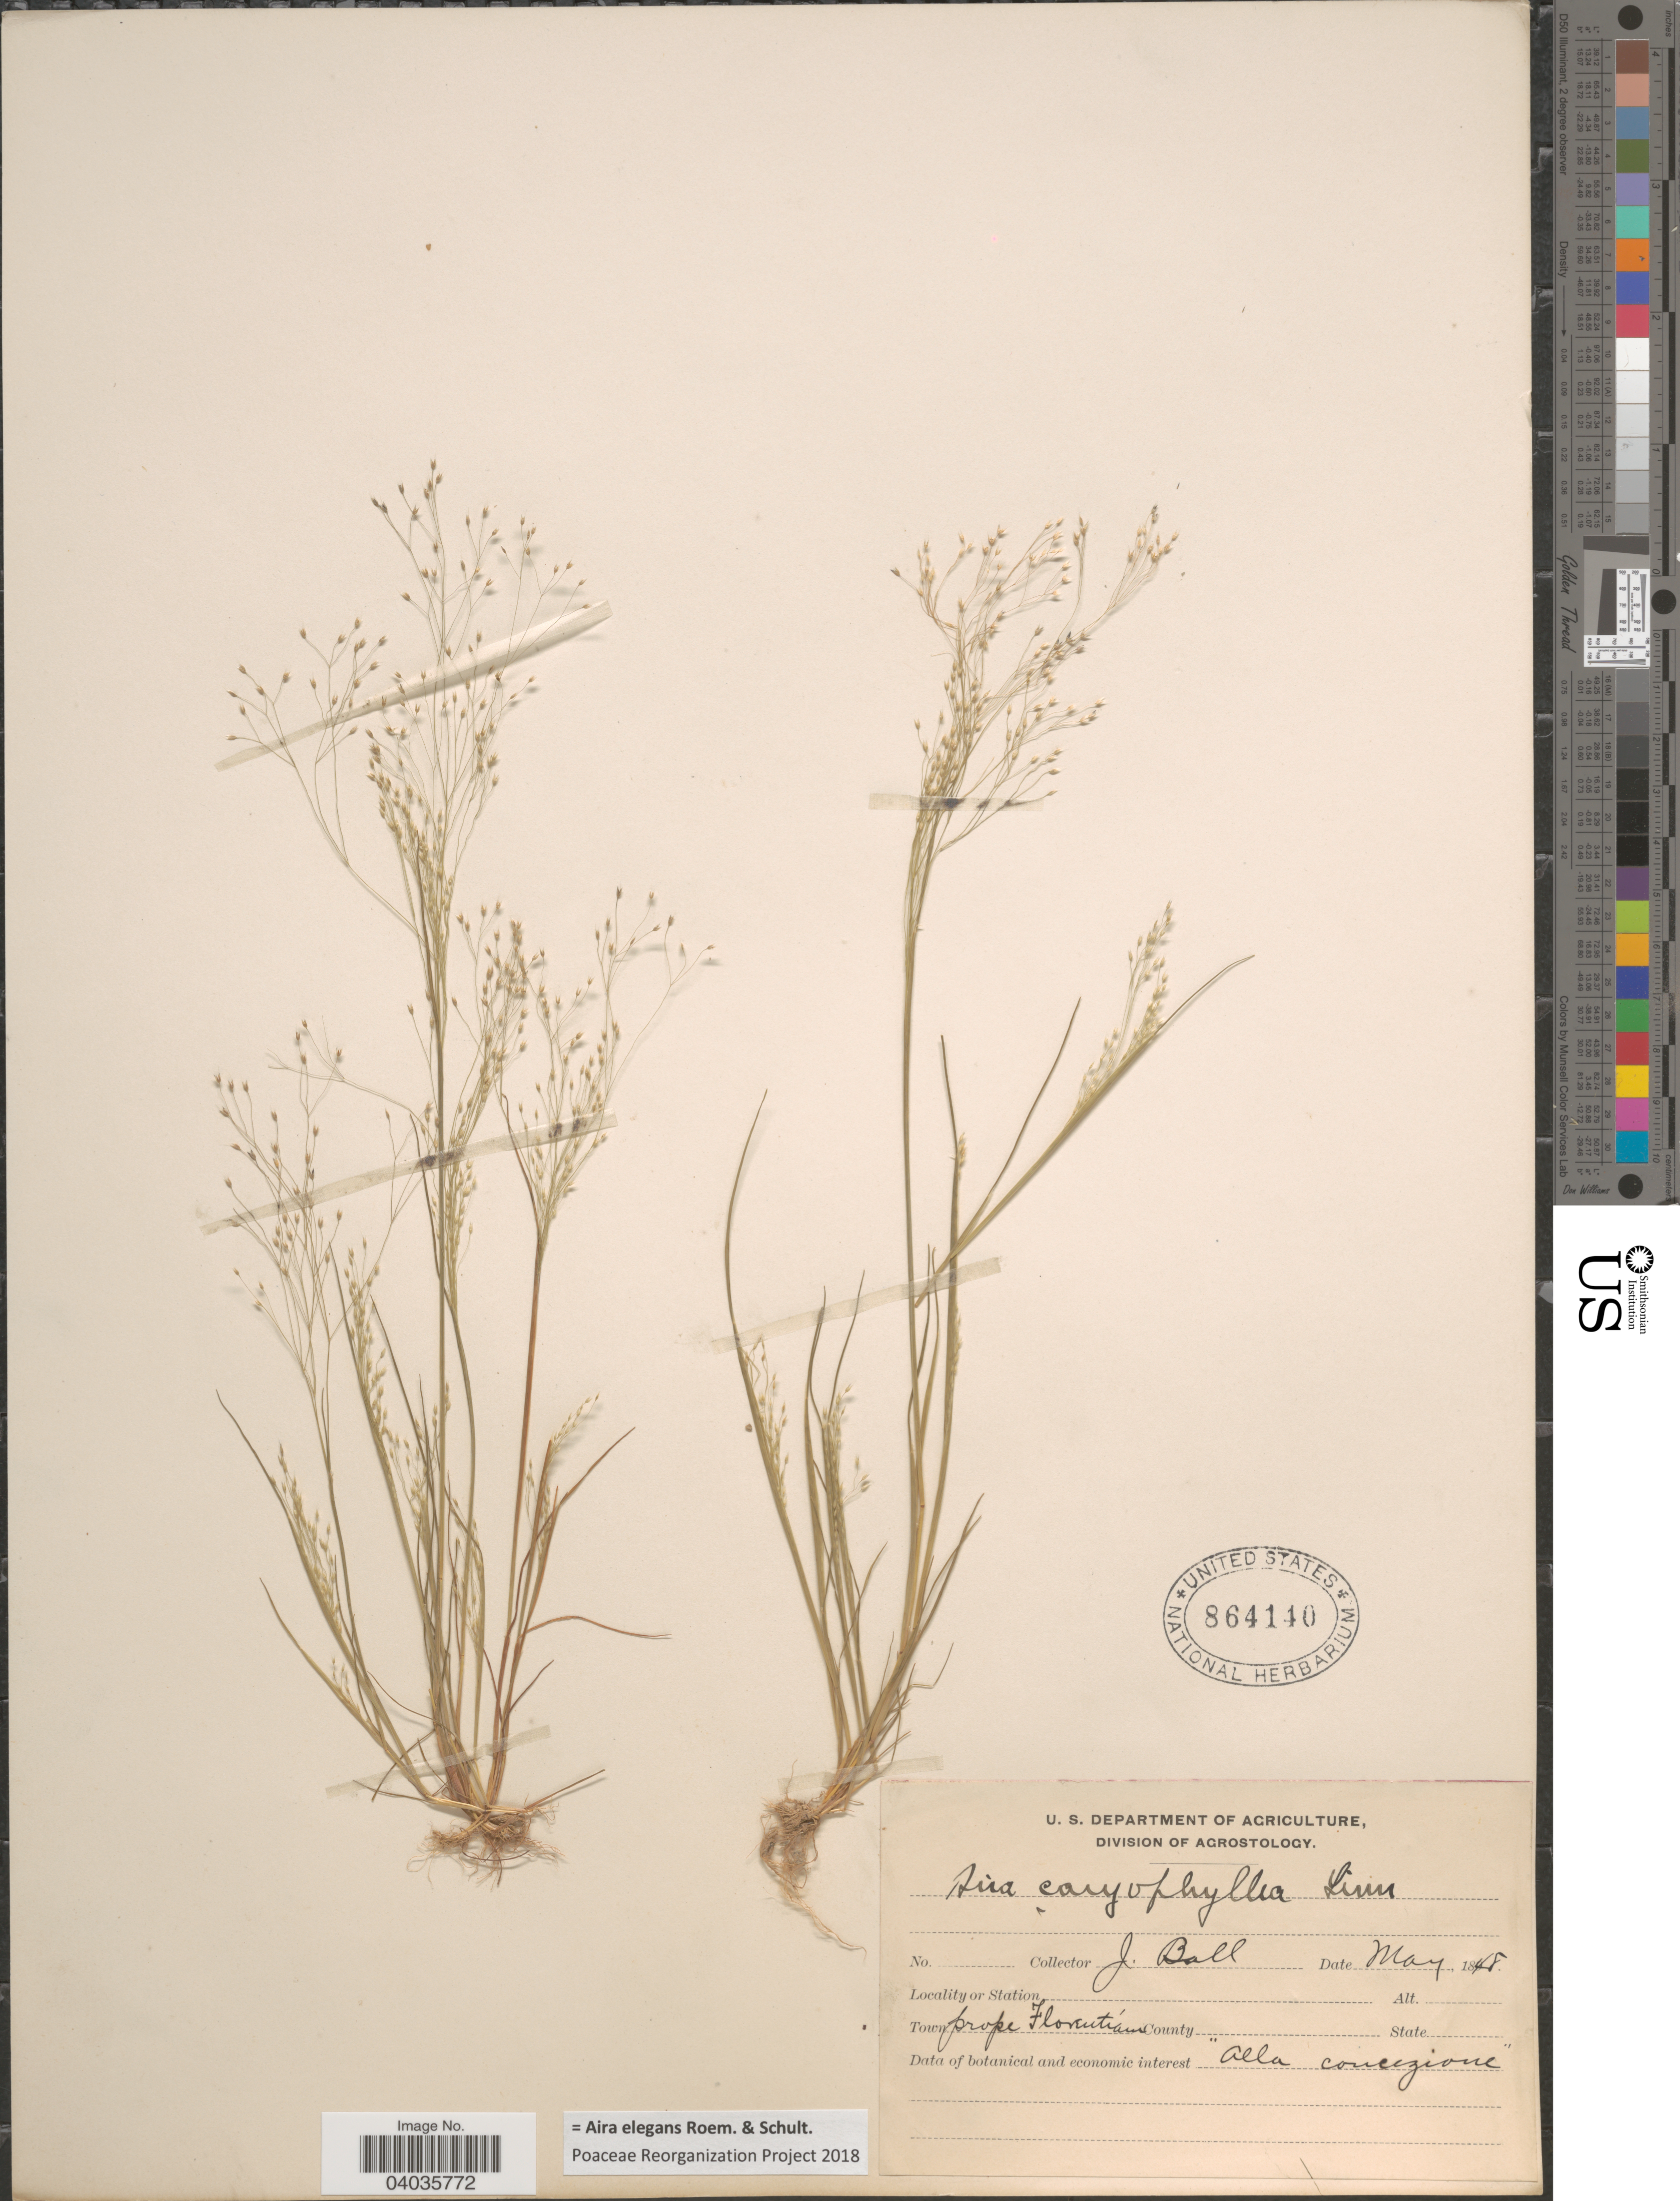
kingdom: Plantae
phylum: Tracheophyta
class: Liliopsida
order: Poales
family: Poaceae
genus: Aira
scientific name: Aira elegans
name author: L.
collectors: J. Ball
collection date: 1848-05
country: Italy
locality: Prope Florentianus.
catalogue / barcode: US 864140